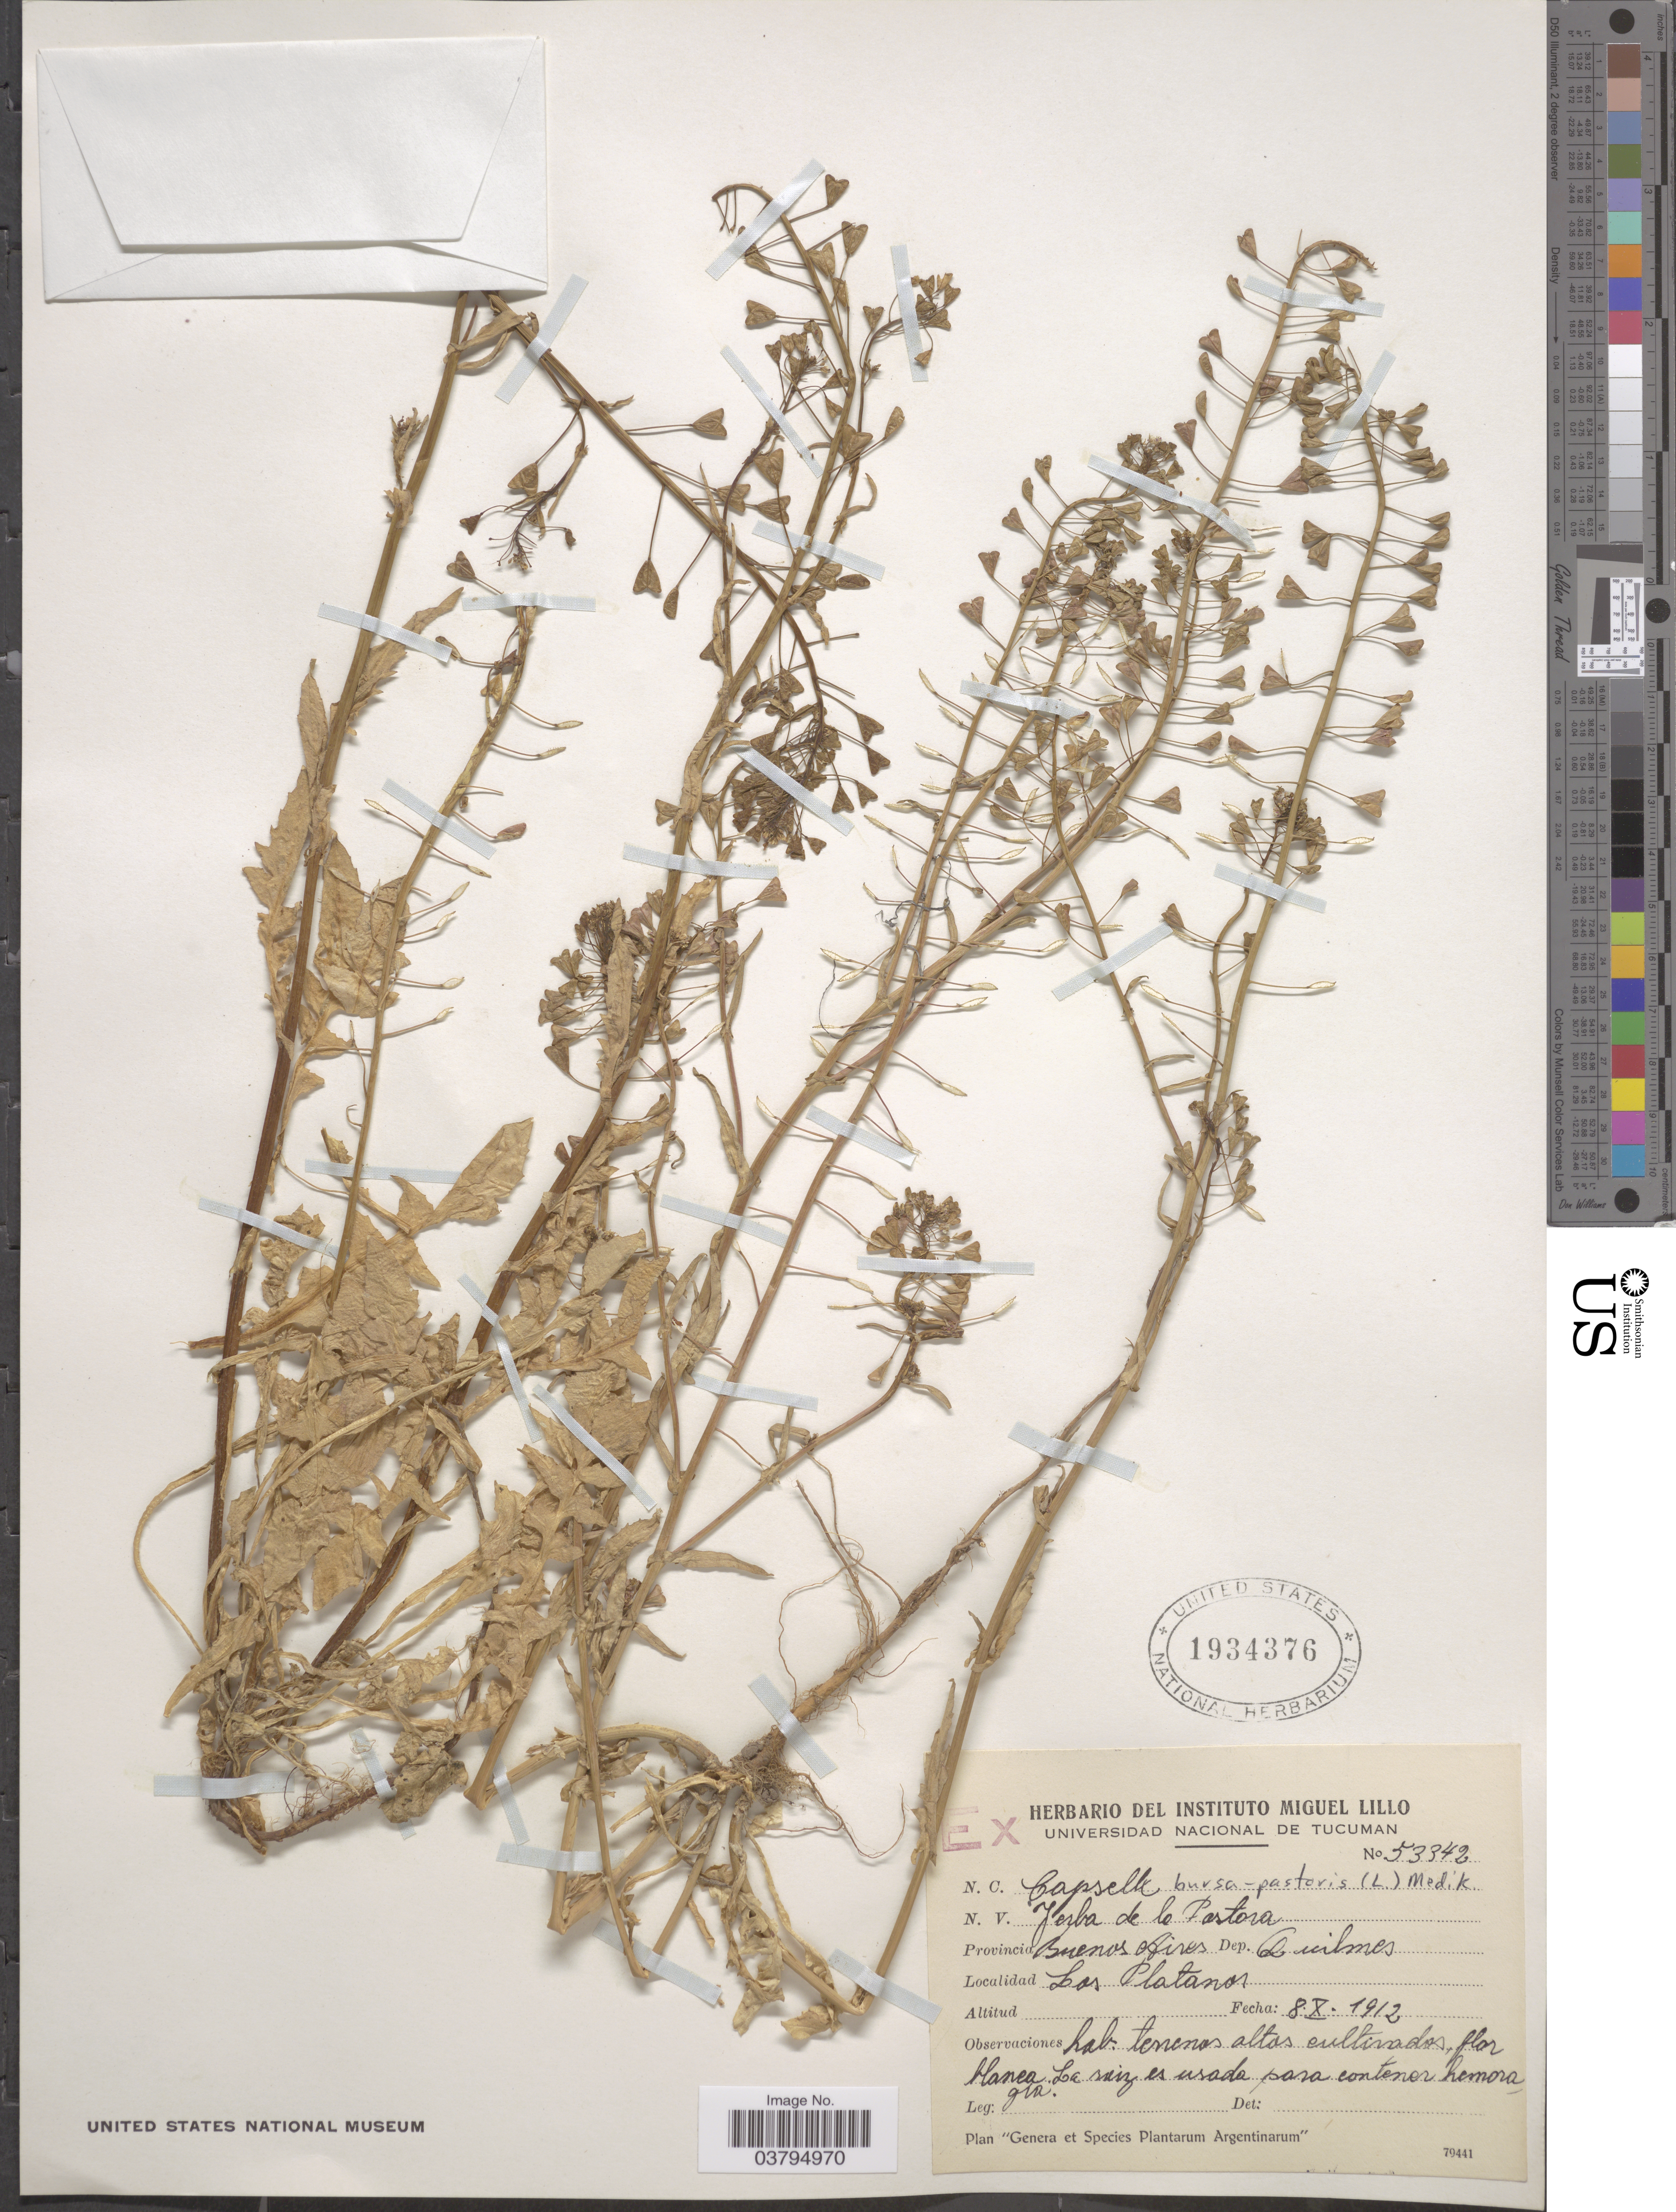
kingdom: Plantae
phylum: Tracheophyta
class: Magnoliopsida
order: Brassicales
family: Brassicaceae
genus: Capsella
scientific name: Capsella bursa-pastoris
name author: (L.) Medik.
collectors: ex herb. Instituto Miguel Lillo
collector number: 53342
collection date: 1912-10-08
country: Argentina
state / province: Buenos Aires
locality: Dep. Quilmes. Las Platanos.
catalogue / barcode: US 1934376